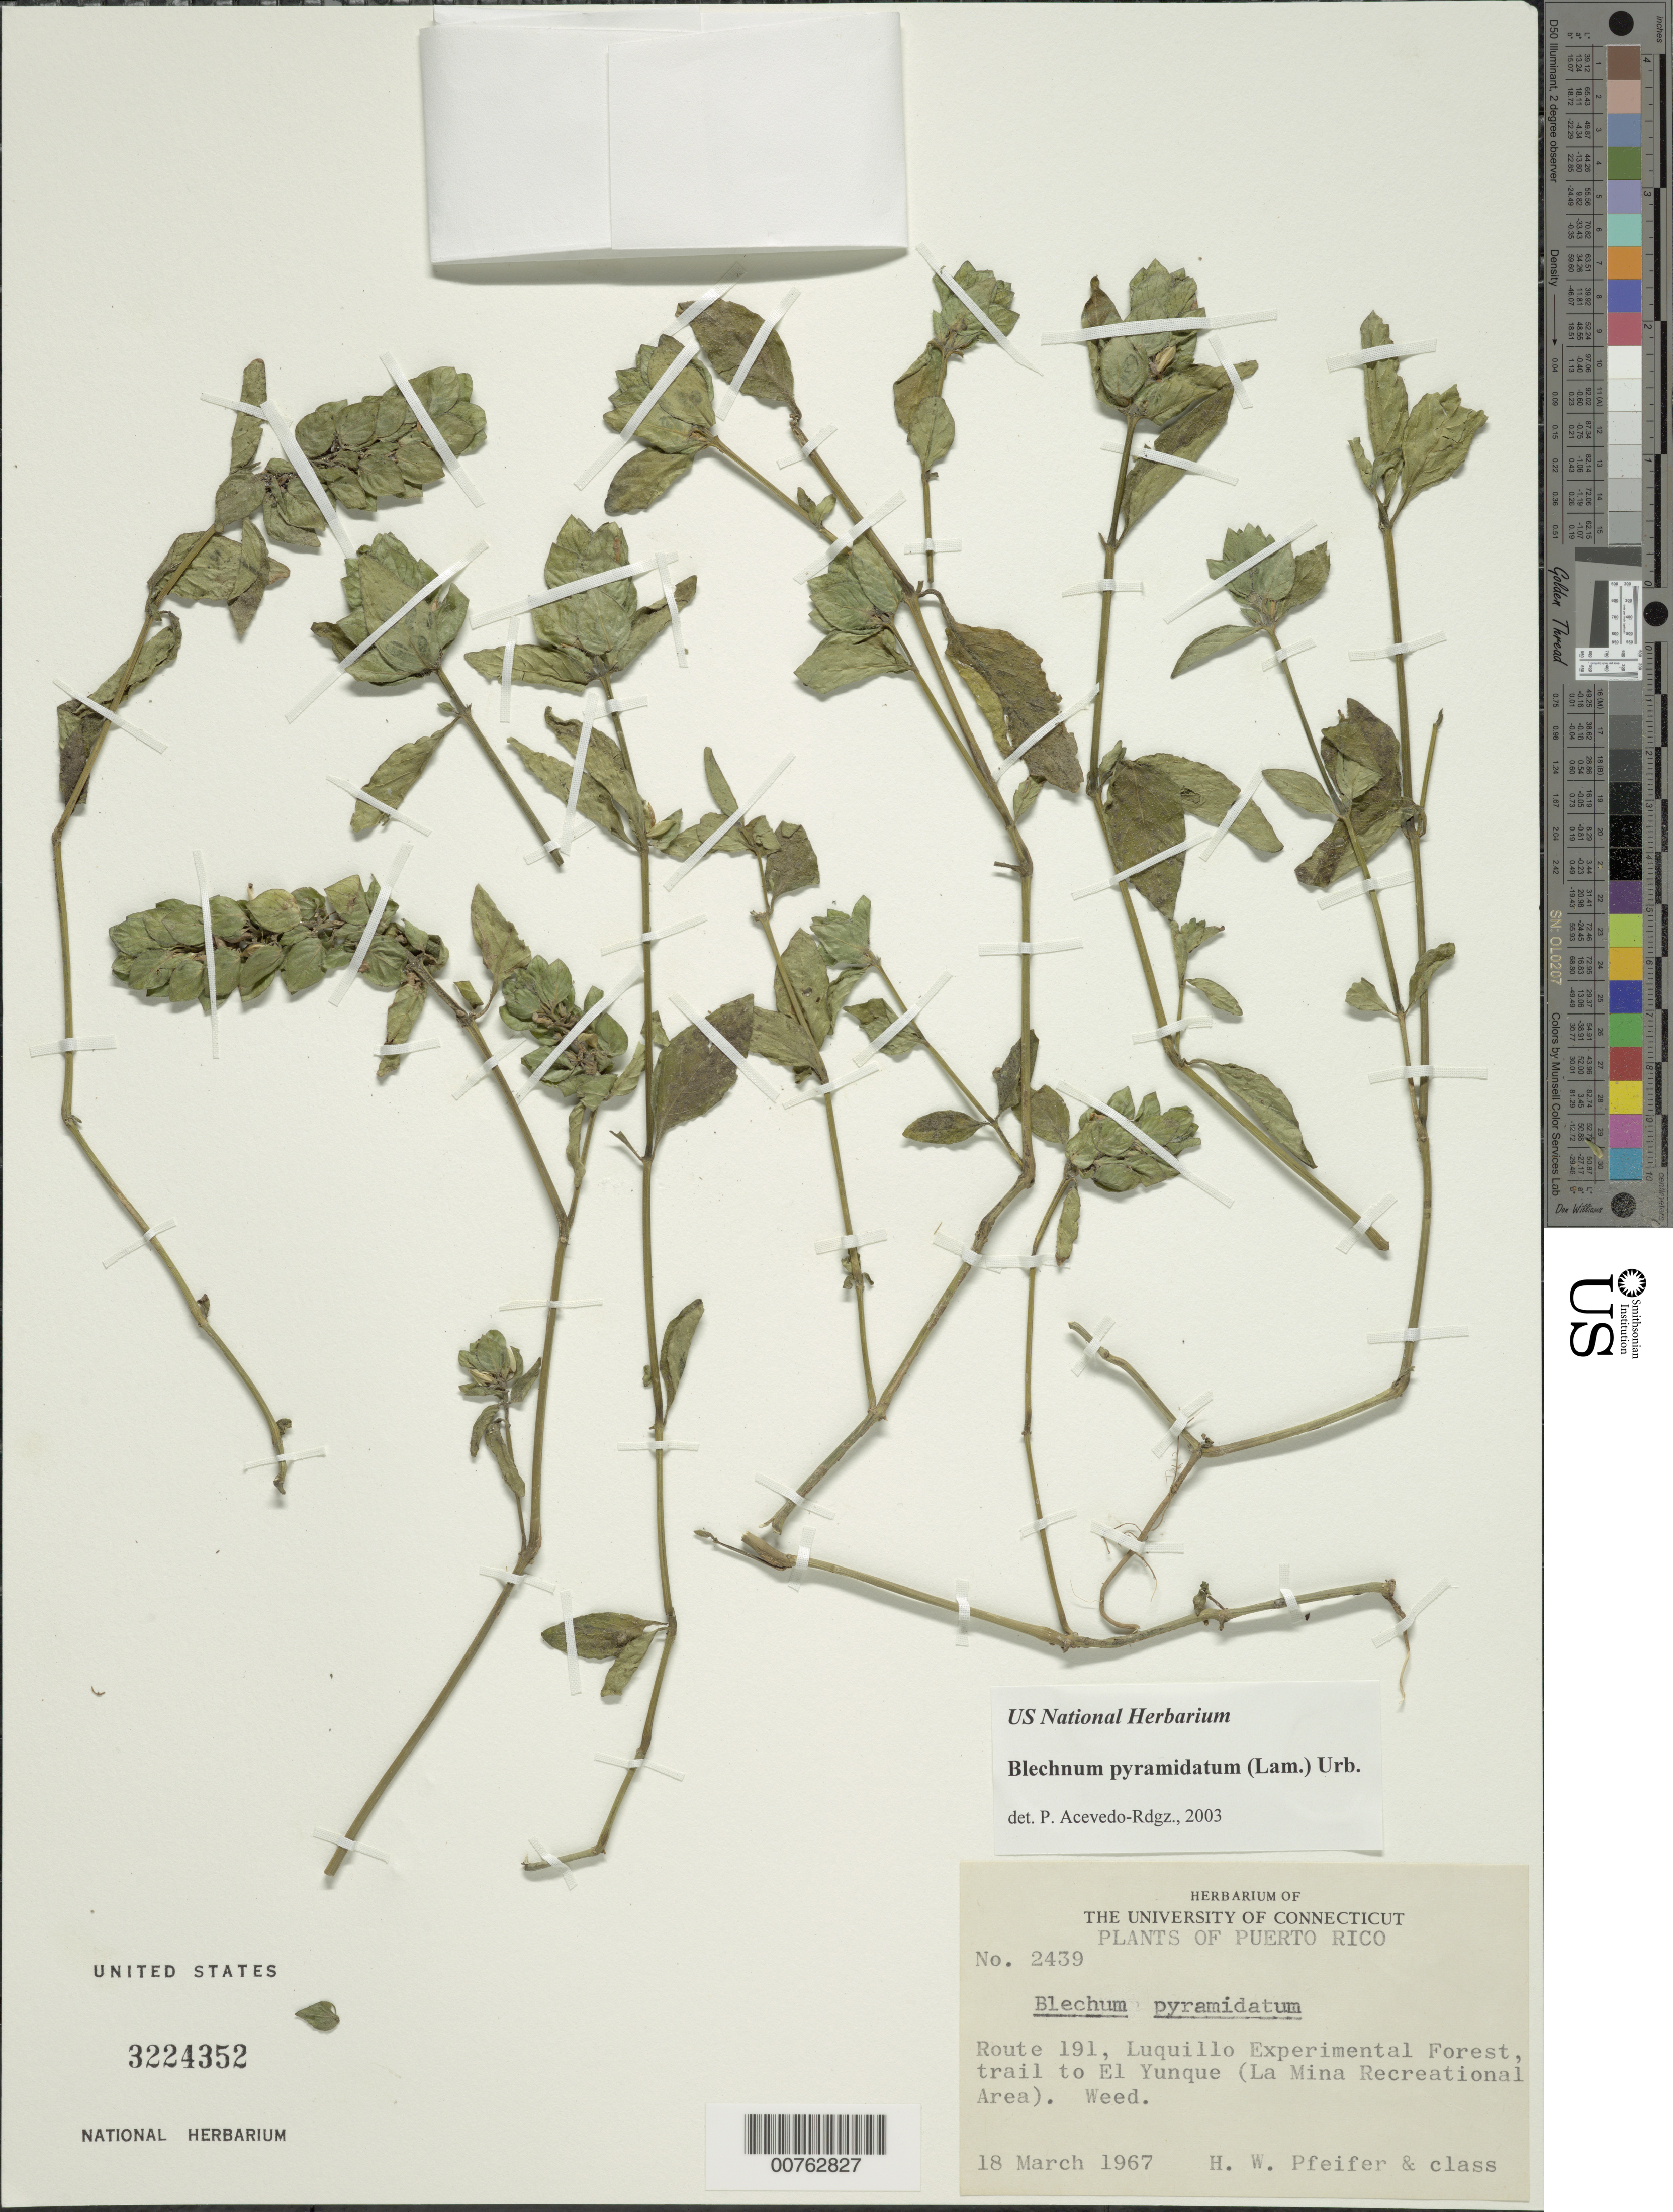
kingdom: Plantae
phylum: Tracheophyta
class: Magnoliopsida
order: Lamiales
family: Acanthaceae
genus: Blechum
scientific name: Blechum pyramidatum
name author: (Lam.) Urb.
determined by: Acevedo-Rodríguez, P., (BOT), Smithsonian Institution - National Museum of Natural History (UNITED STATES)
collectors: H. W. Pfeifer & Class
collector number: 2439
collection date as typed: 18 Mar 1967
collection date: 1967-03-18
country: Puerto Rico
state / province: Luquillo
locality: Route 191, Luquillo Experimental Forest trail to El Yunque (La Mina Recreational Area)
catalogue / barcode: US 3224352